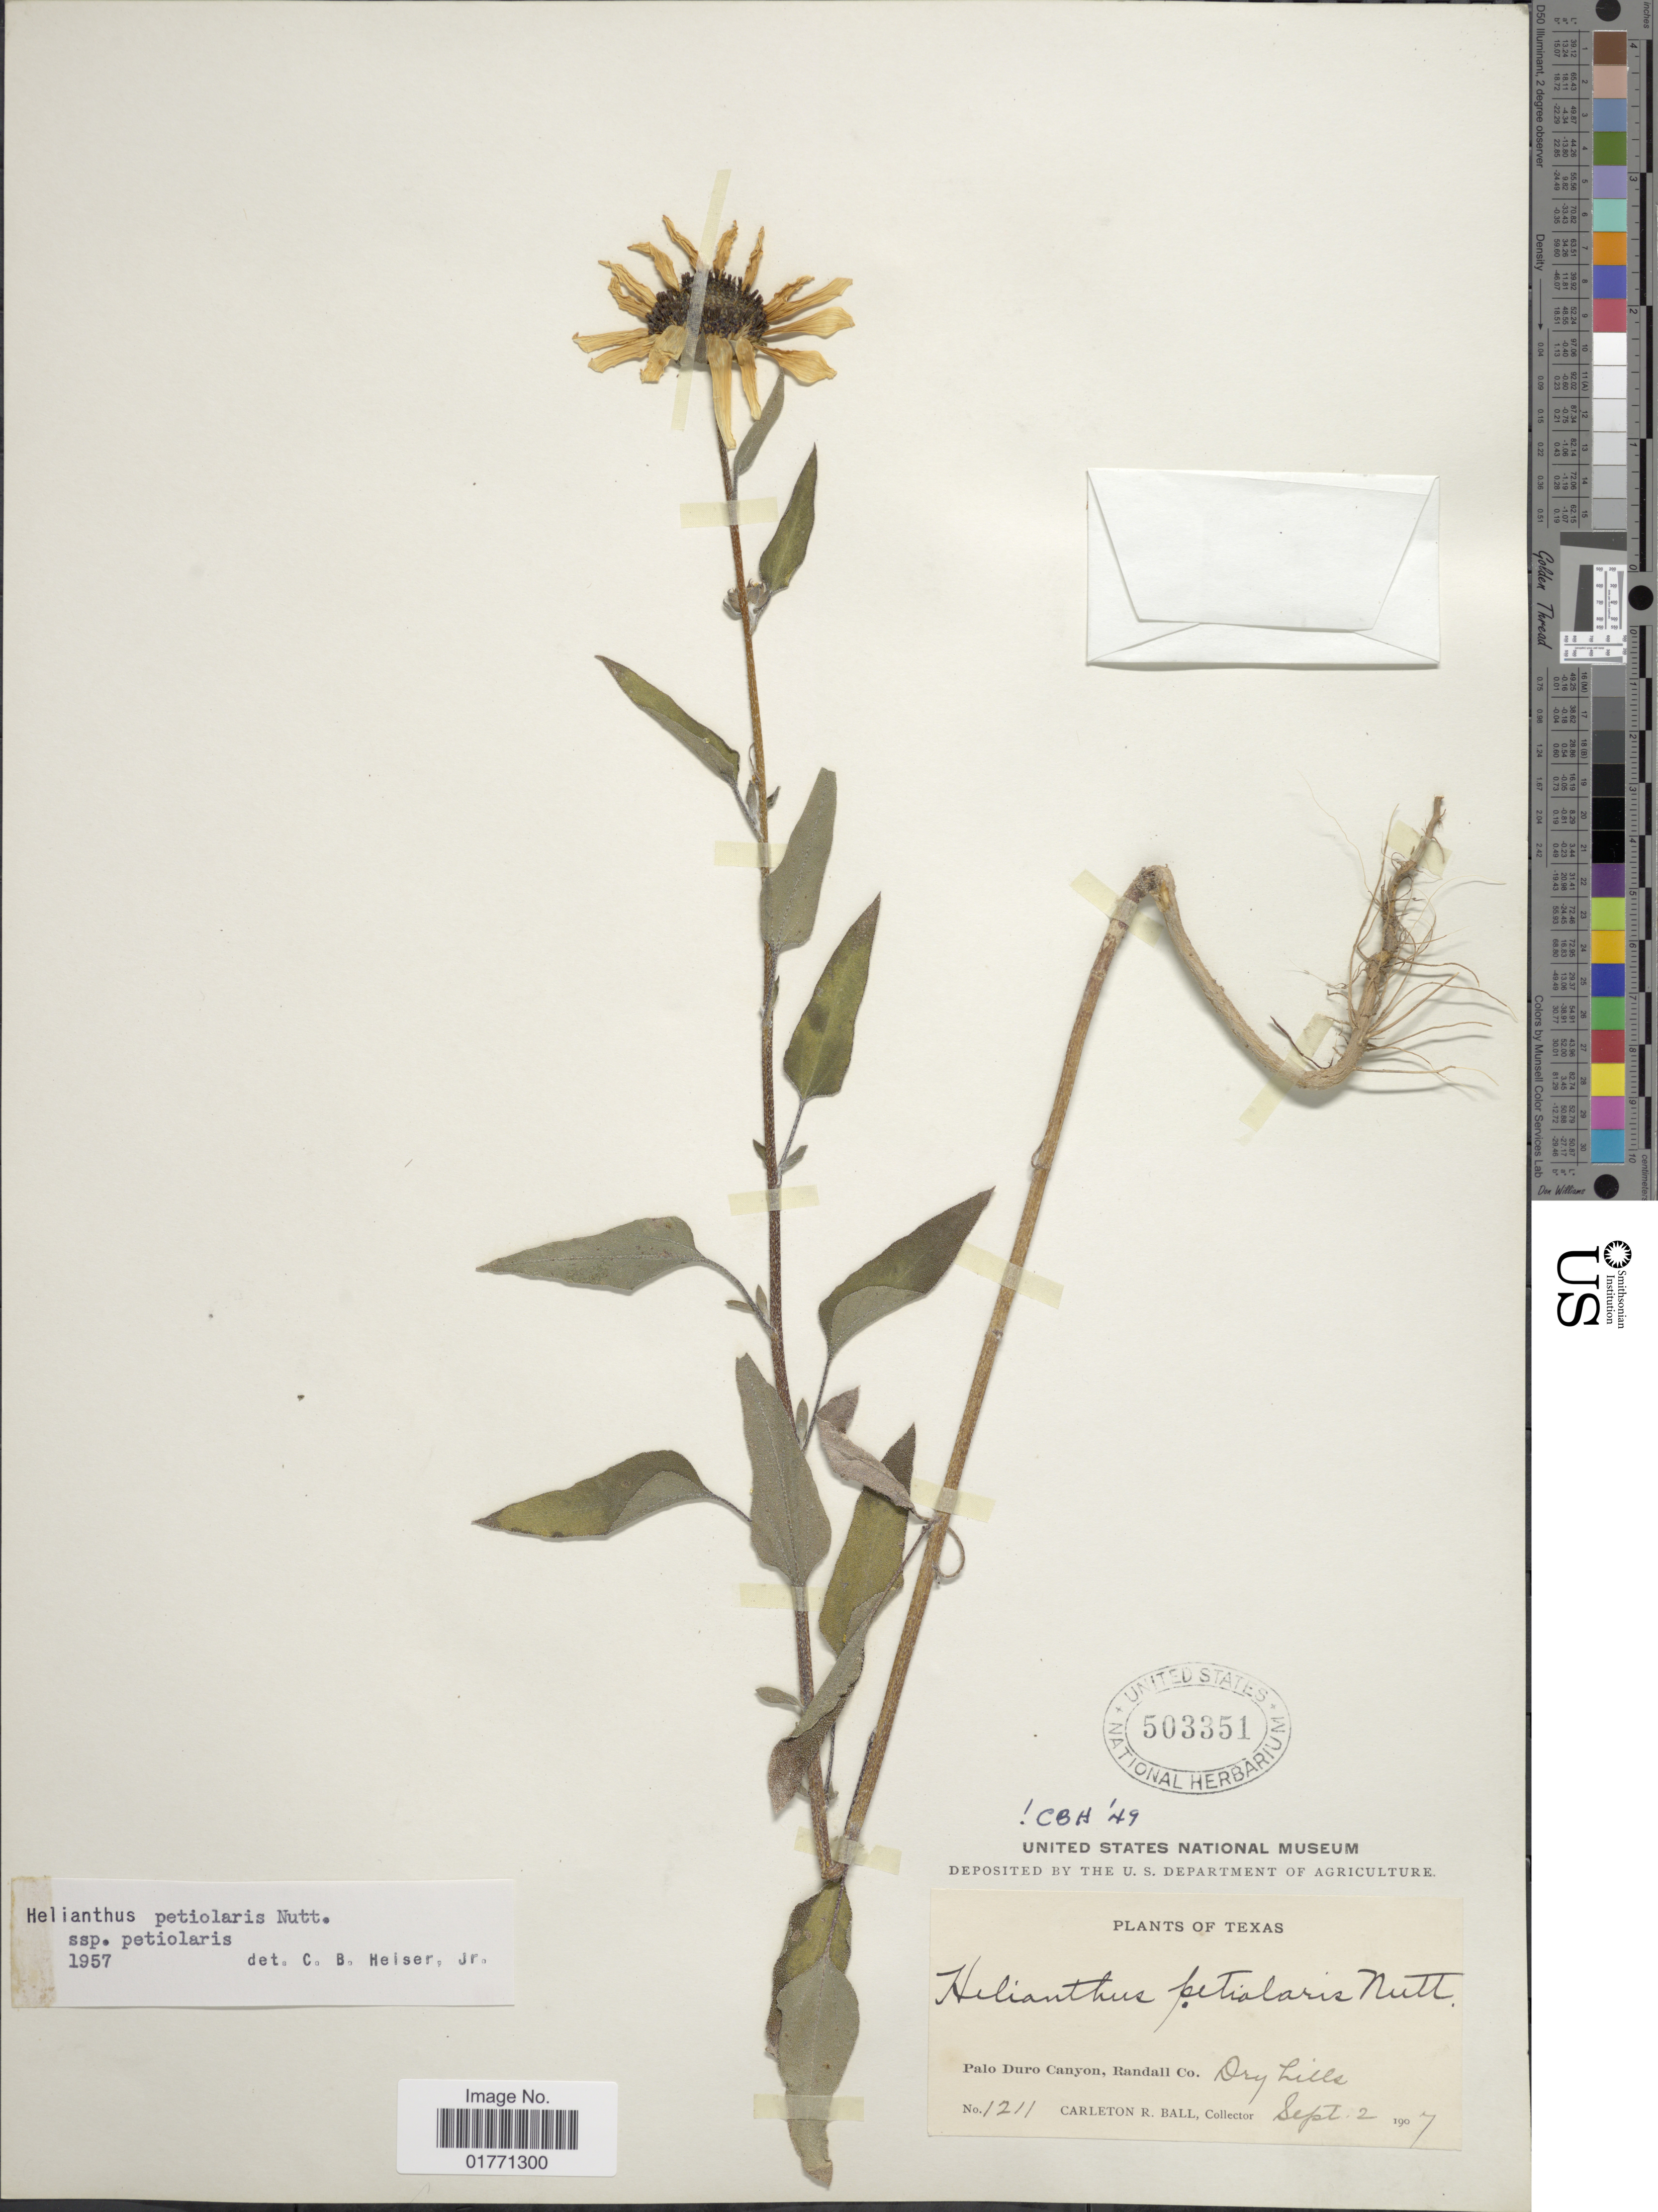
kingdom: Plantae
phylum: Tracheophyta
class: Magnoliopsida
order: Asterales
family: Asteraceae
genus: Helianthus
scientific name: Helianthus petiolaris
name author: Nutt.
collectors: C. R. Ball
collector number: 1211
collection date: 1907-09-02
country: United States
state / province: Texas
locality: Paio Duro Canyon, Randall Co, dry hills.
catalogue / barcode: US 503351